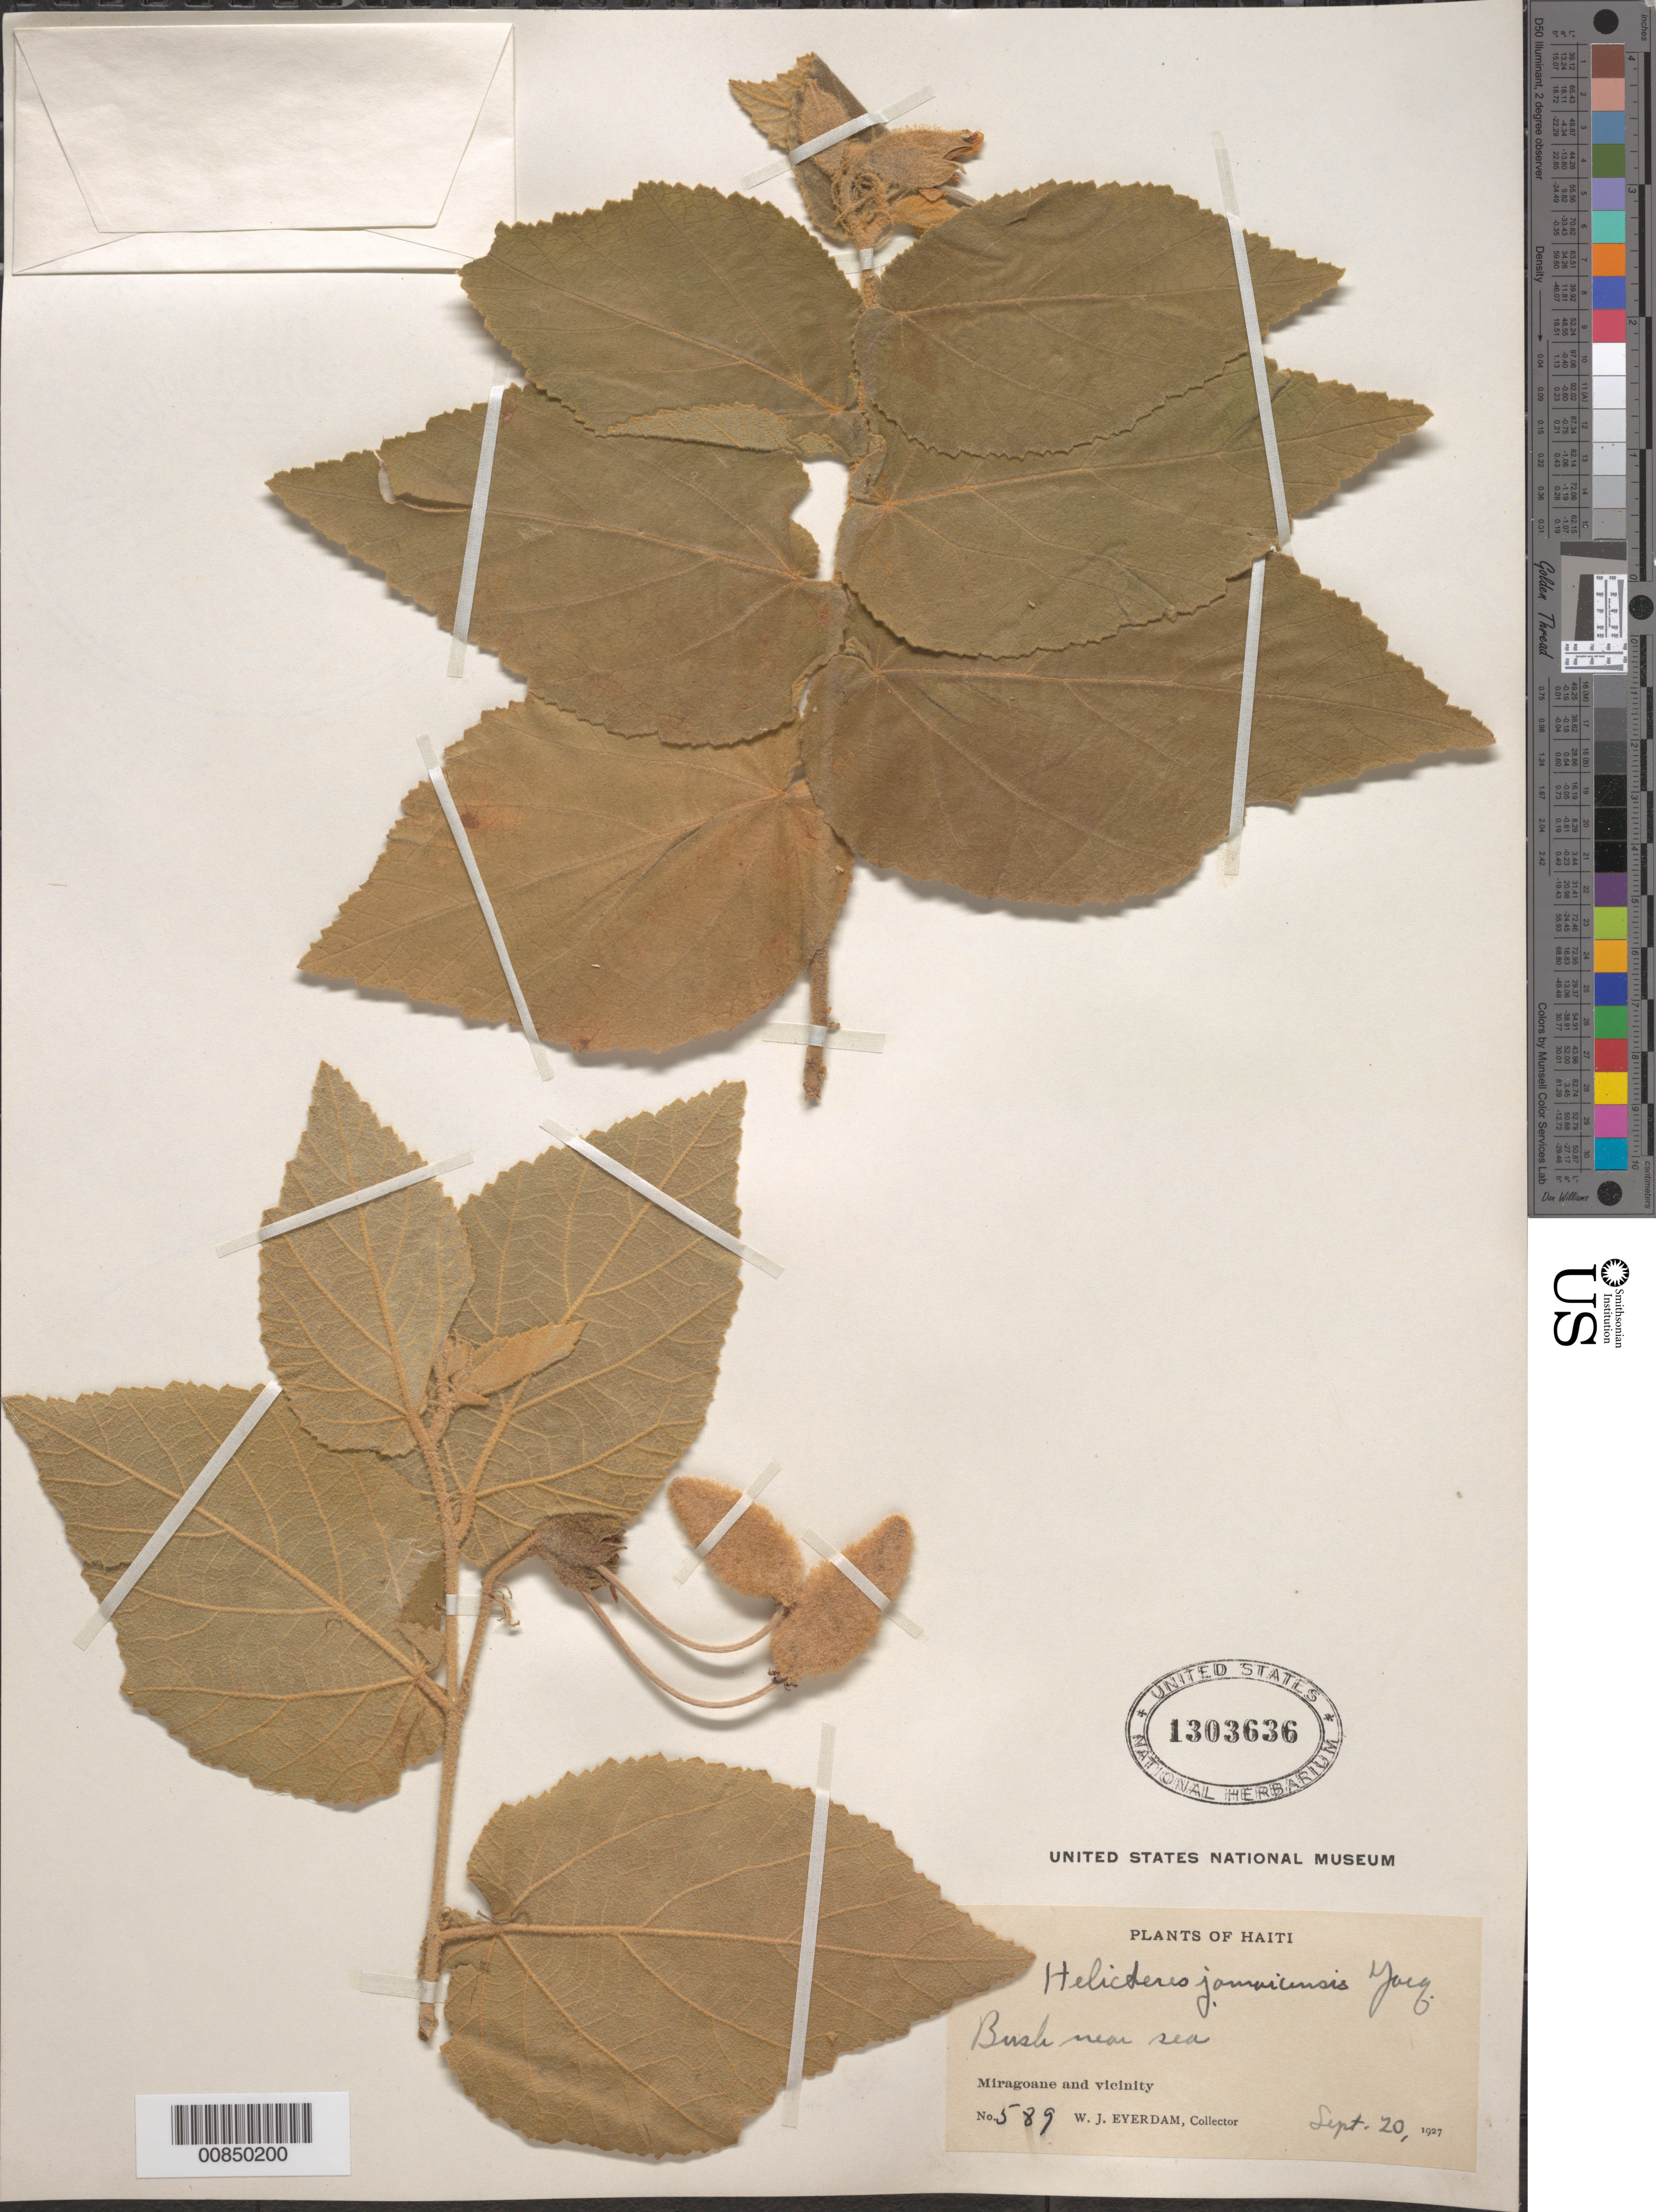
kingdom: Plantae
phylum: Tracheophyta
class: Magnoliopsida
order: Malvales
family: Malvaceae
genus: Helicteres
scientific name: Helicteres jamaicensis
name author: Jacq.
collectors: W. Everdam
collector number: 589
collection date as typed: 20 Sep 1927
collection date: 1927-09-20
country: Haiti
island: Hispaniola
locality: Miragoane and vicinity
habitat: Near sea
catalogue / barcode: US 1303636